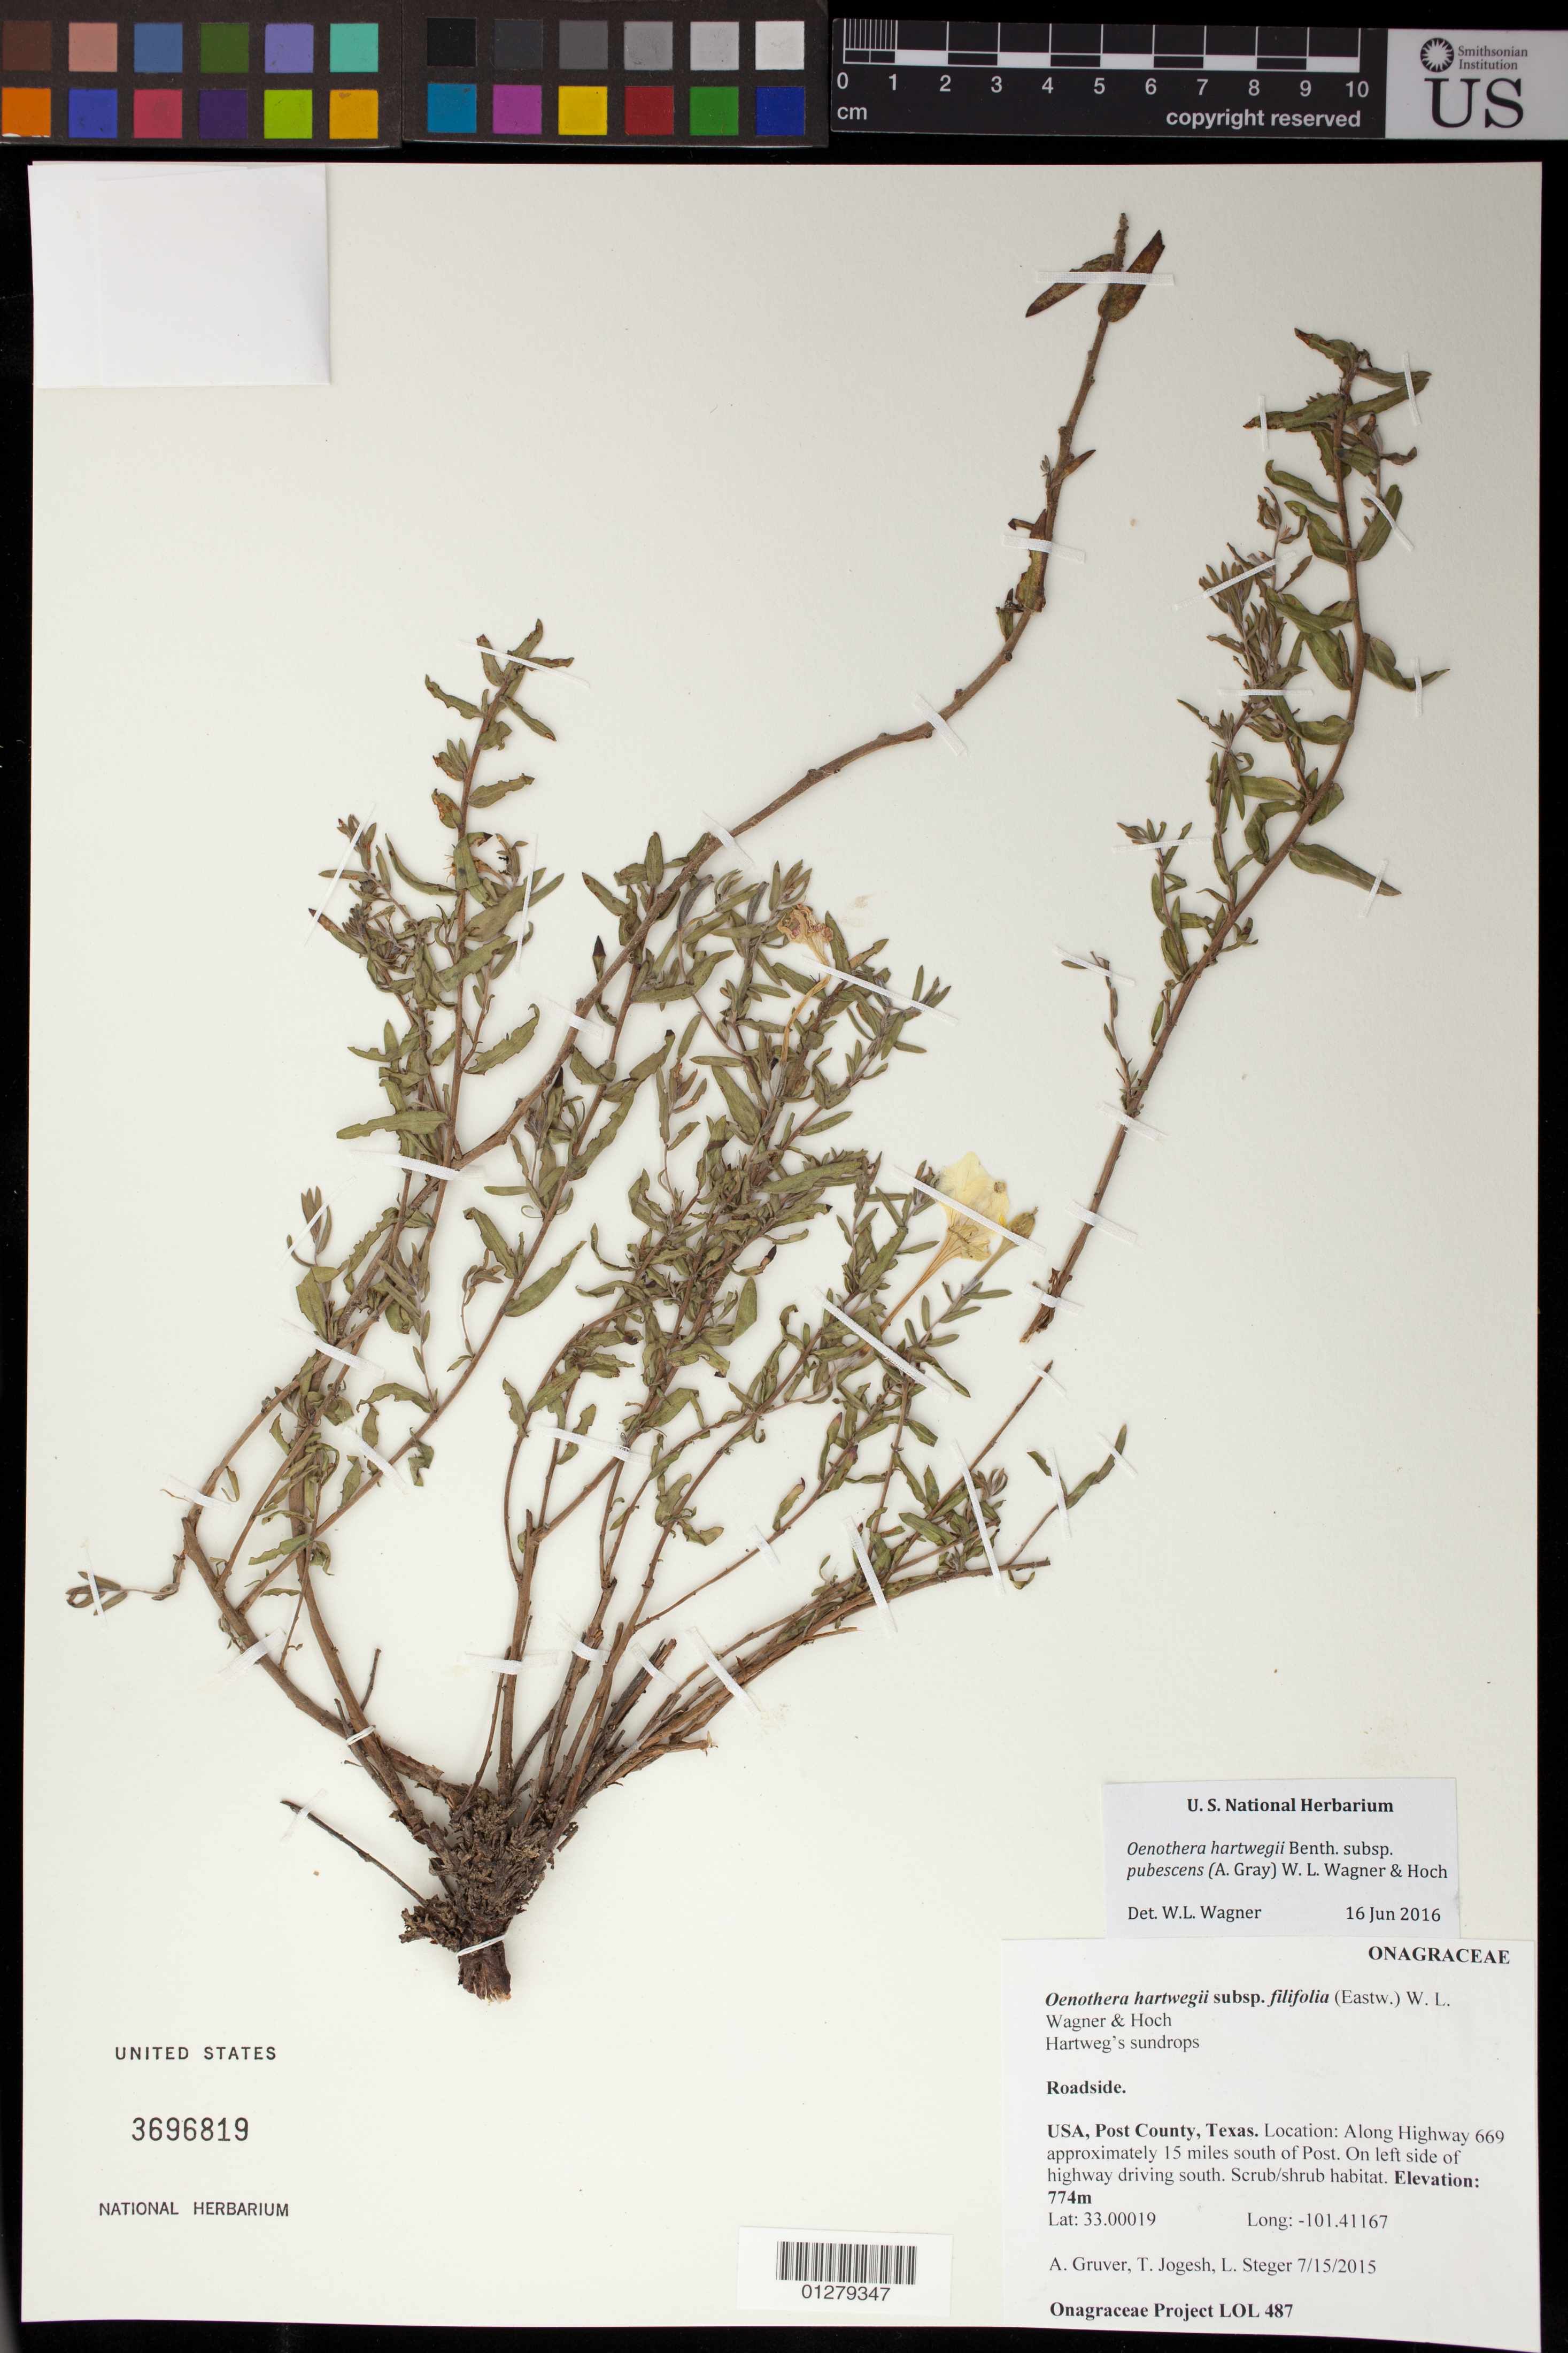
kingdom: Plantae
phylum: Tracheophyta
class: Magnoliopsida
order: Myrtales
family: Onagraceae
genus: Oenothera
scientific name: Oenothera hartwegii subsp. pubescens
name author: (A. Gray) W.L. Wagner & Hoch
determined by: Wagner, W. L., (BOT), Smithsonian Institution - National Museum of Natural History (UNITED STATES)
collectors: T. Jojesh, A. Gruver, L. Steger & T. Tate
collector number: LOL 487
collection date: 2015-07-15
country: United States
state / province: Texas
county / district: Post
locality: Along Highway 669 approximately 15 miles south of Post. On left side of highway driving south.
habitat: Scrub/shrub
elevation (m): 774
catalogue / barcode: US 3696819